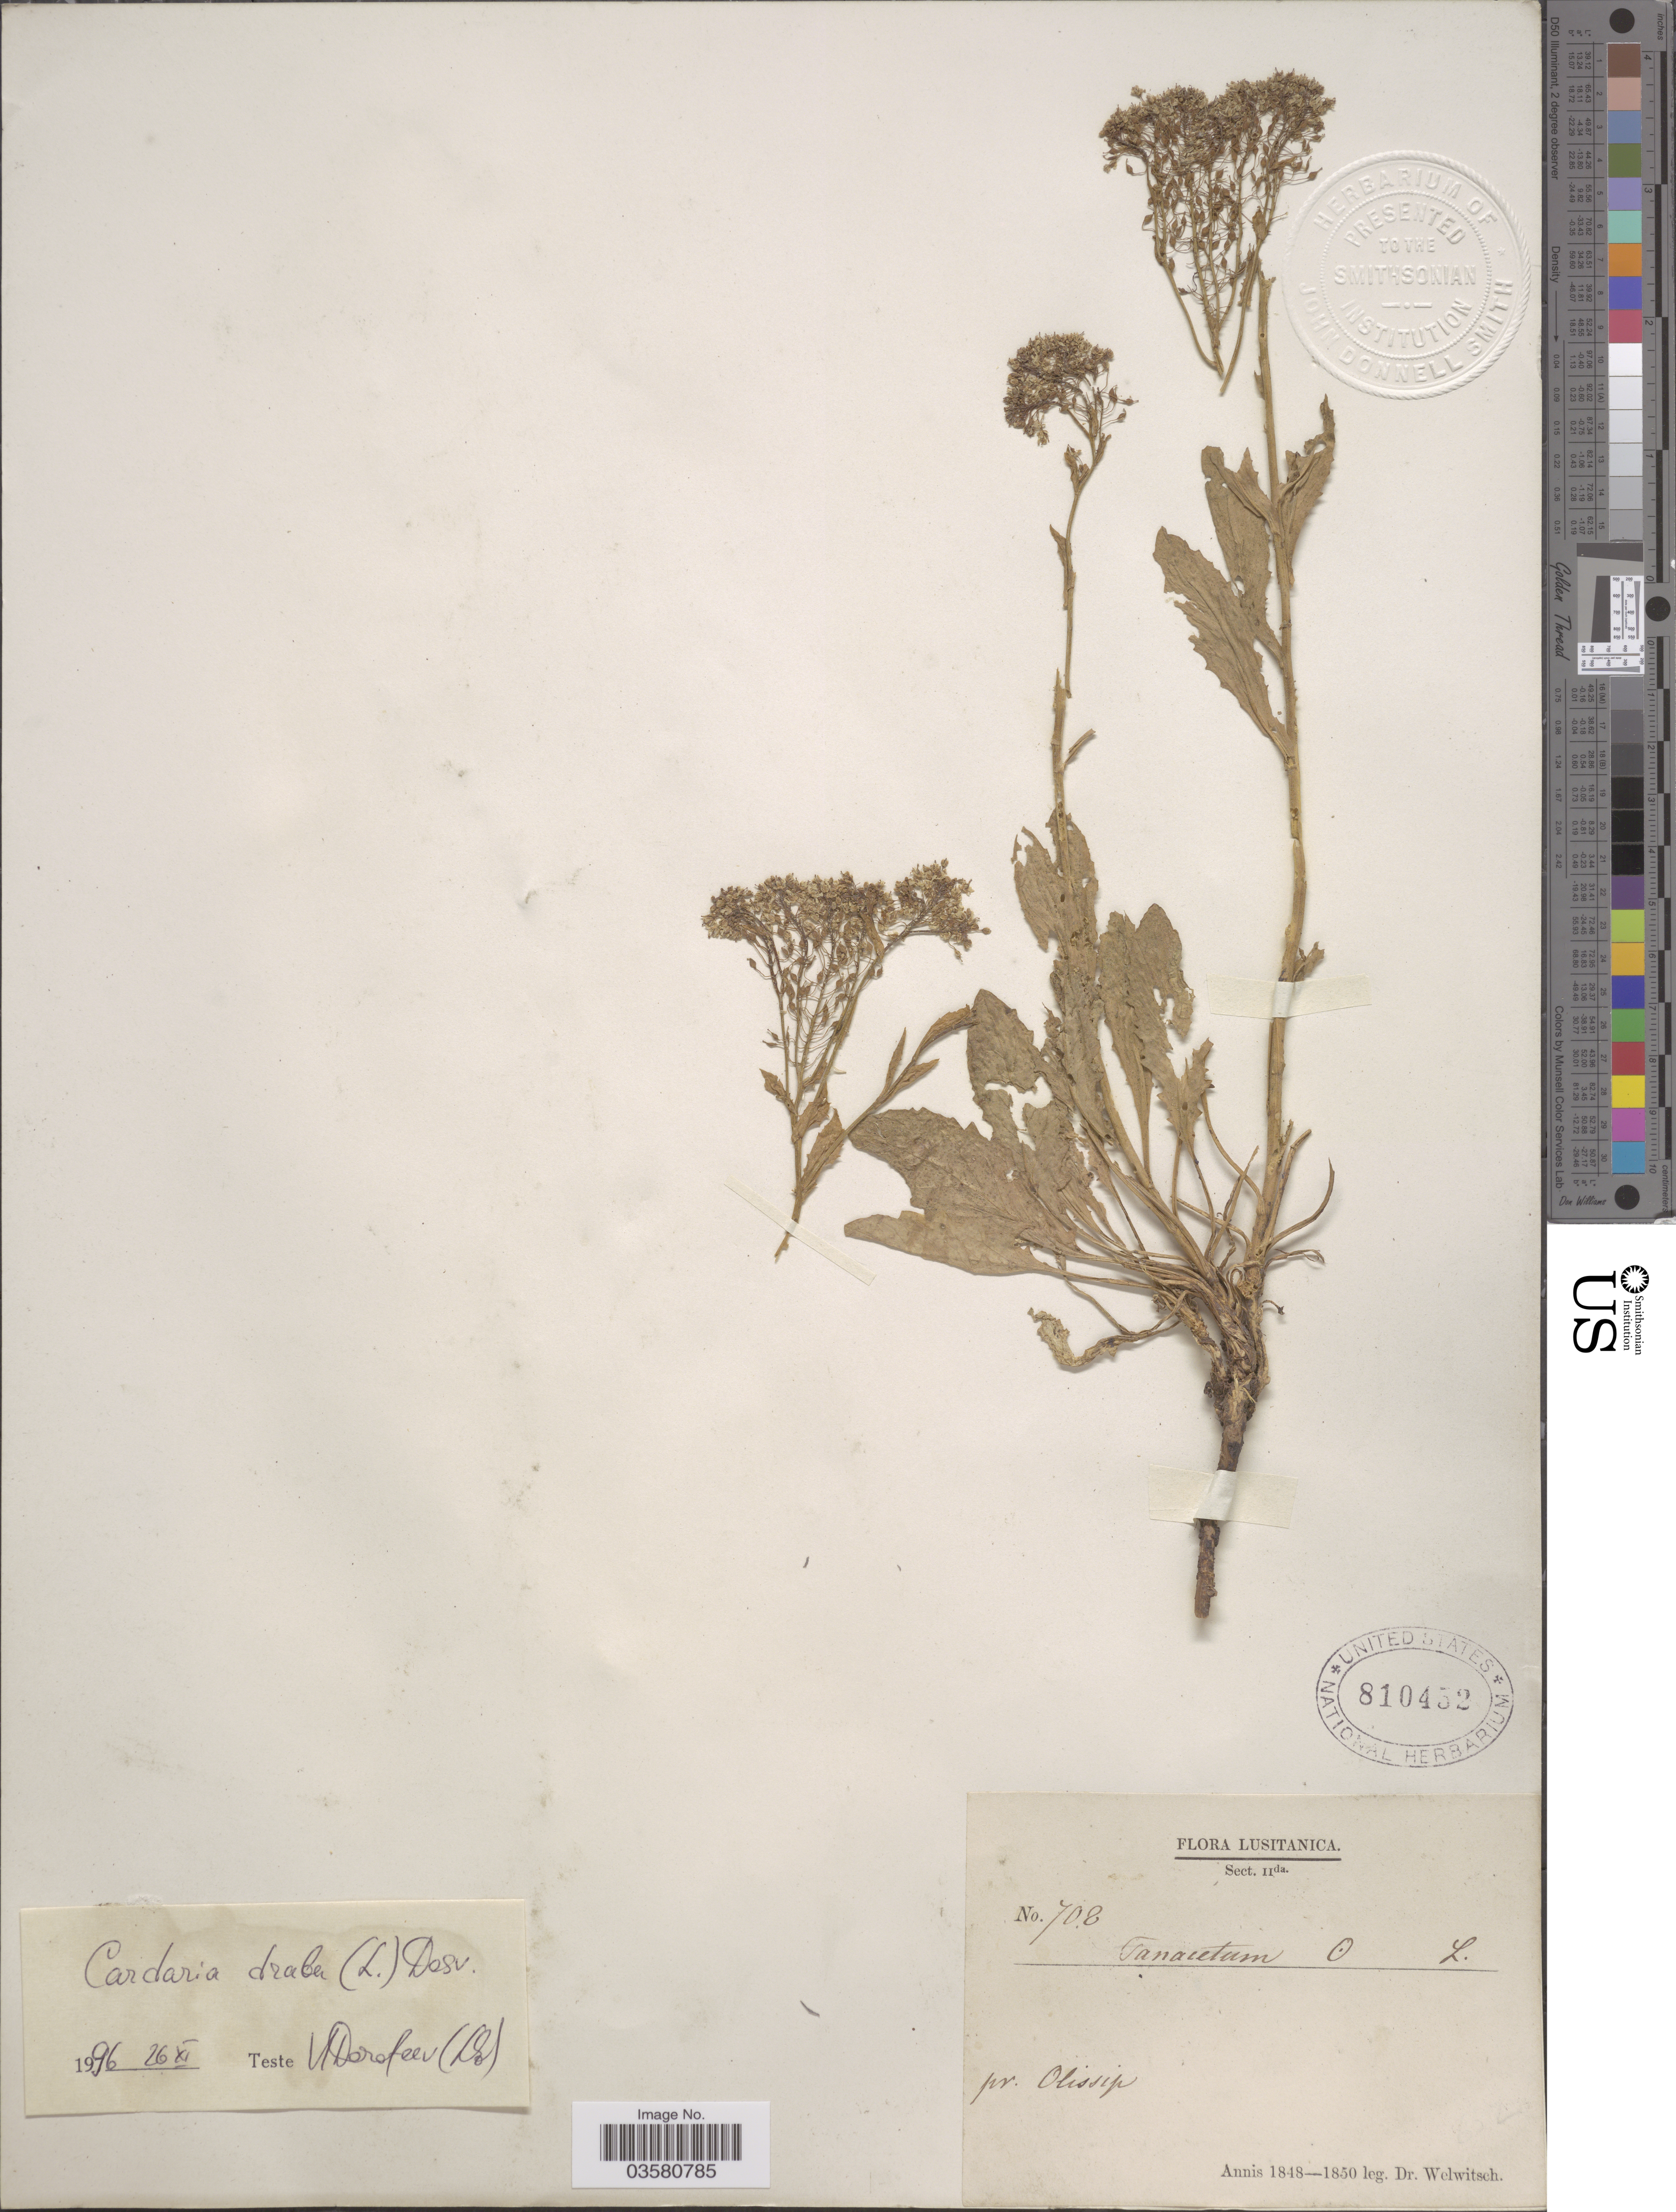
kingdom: Plantae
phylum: Tracheophyta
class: Magnoliopsida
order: Brassicales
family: Brassicaceae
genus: Lepidium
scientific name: Lepidium draba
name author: L.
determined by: Strong, M. T., (US), Smithsonian Institution - National Museum of Natural History (UNITED STATES)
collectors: -. Welwitsch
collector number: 708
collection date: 1848/1850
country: Portugal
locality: Lusitanica. Pr. Olissip.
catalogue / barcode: US 810452